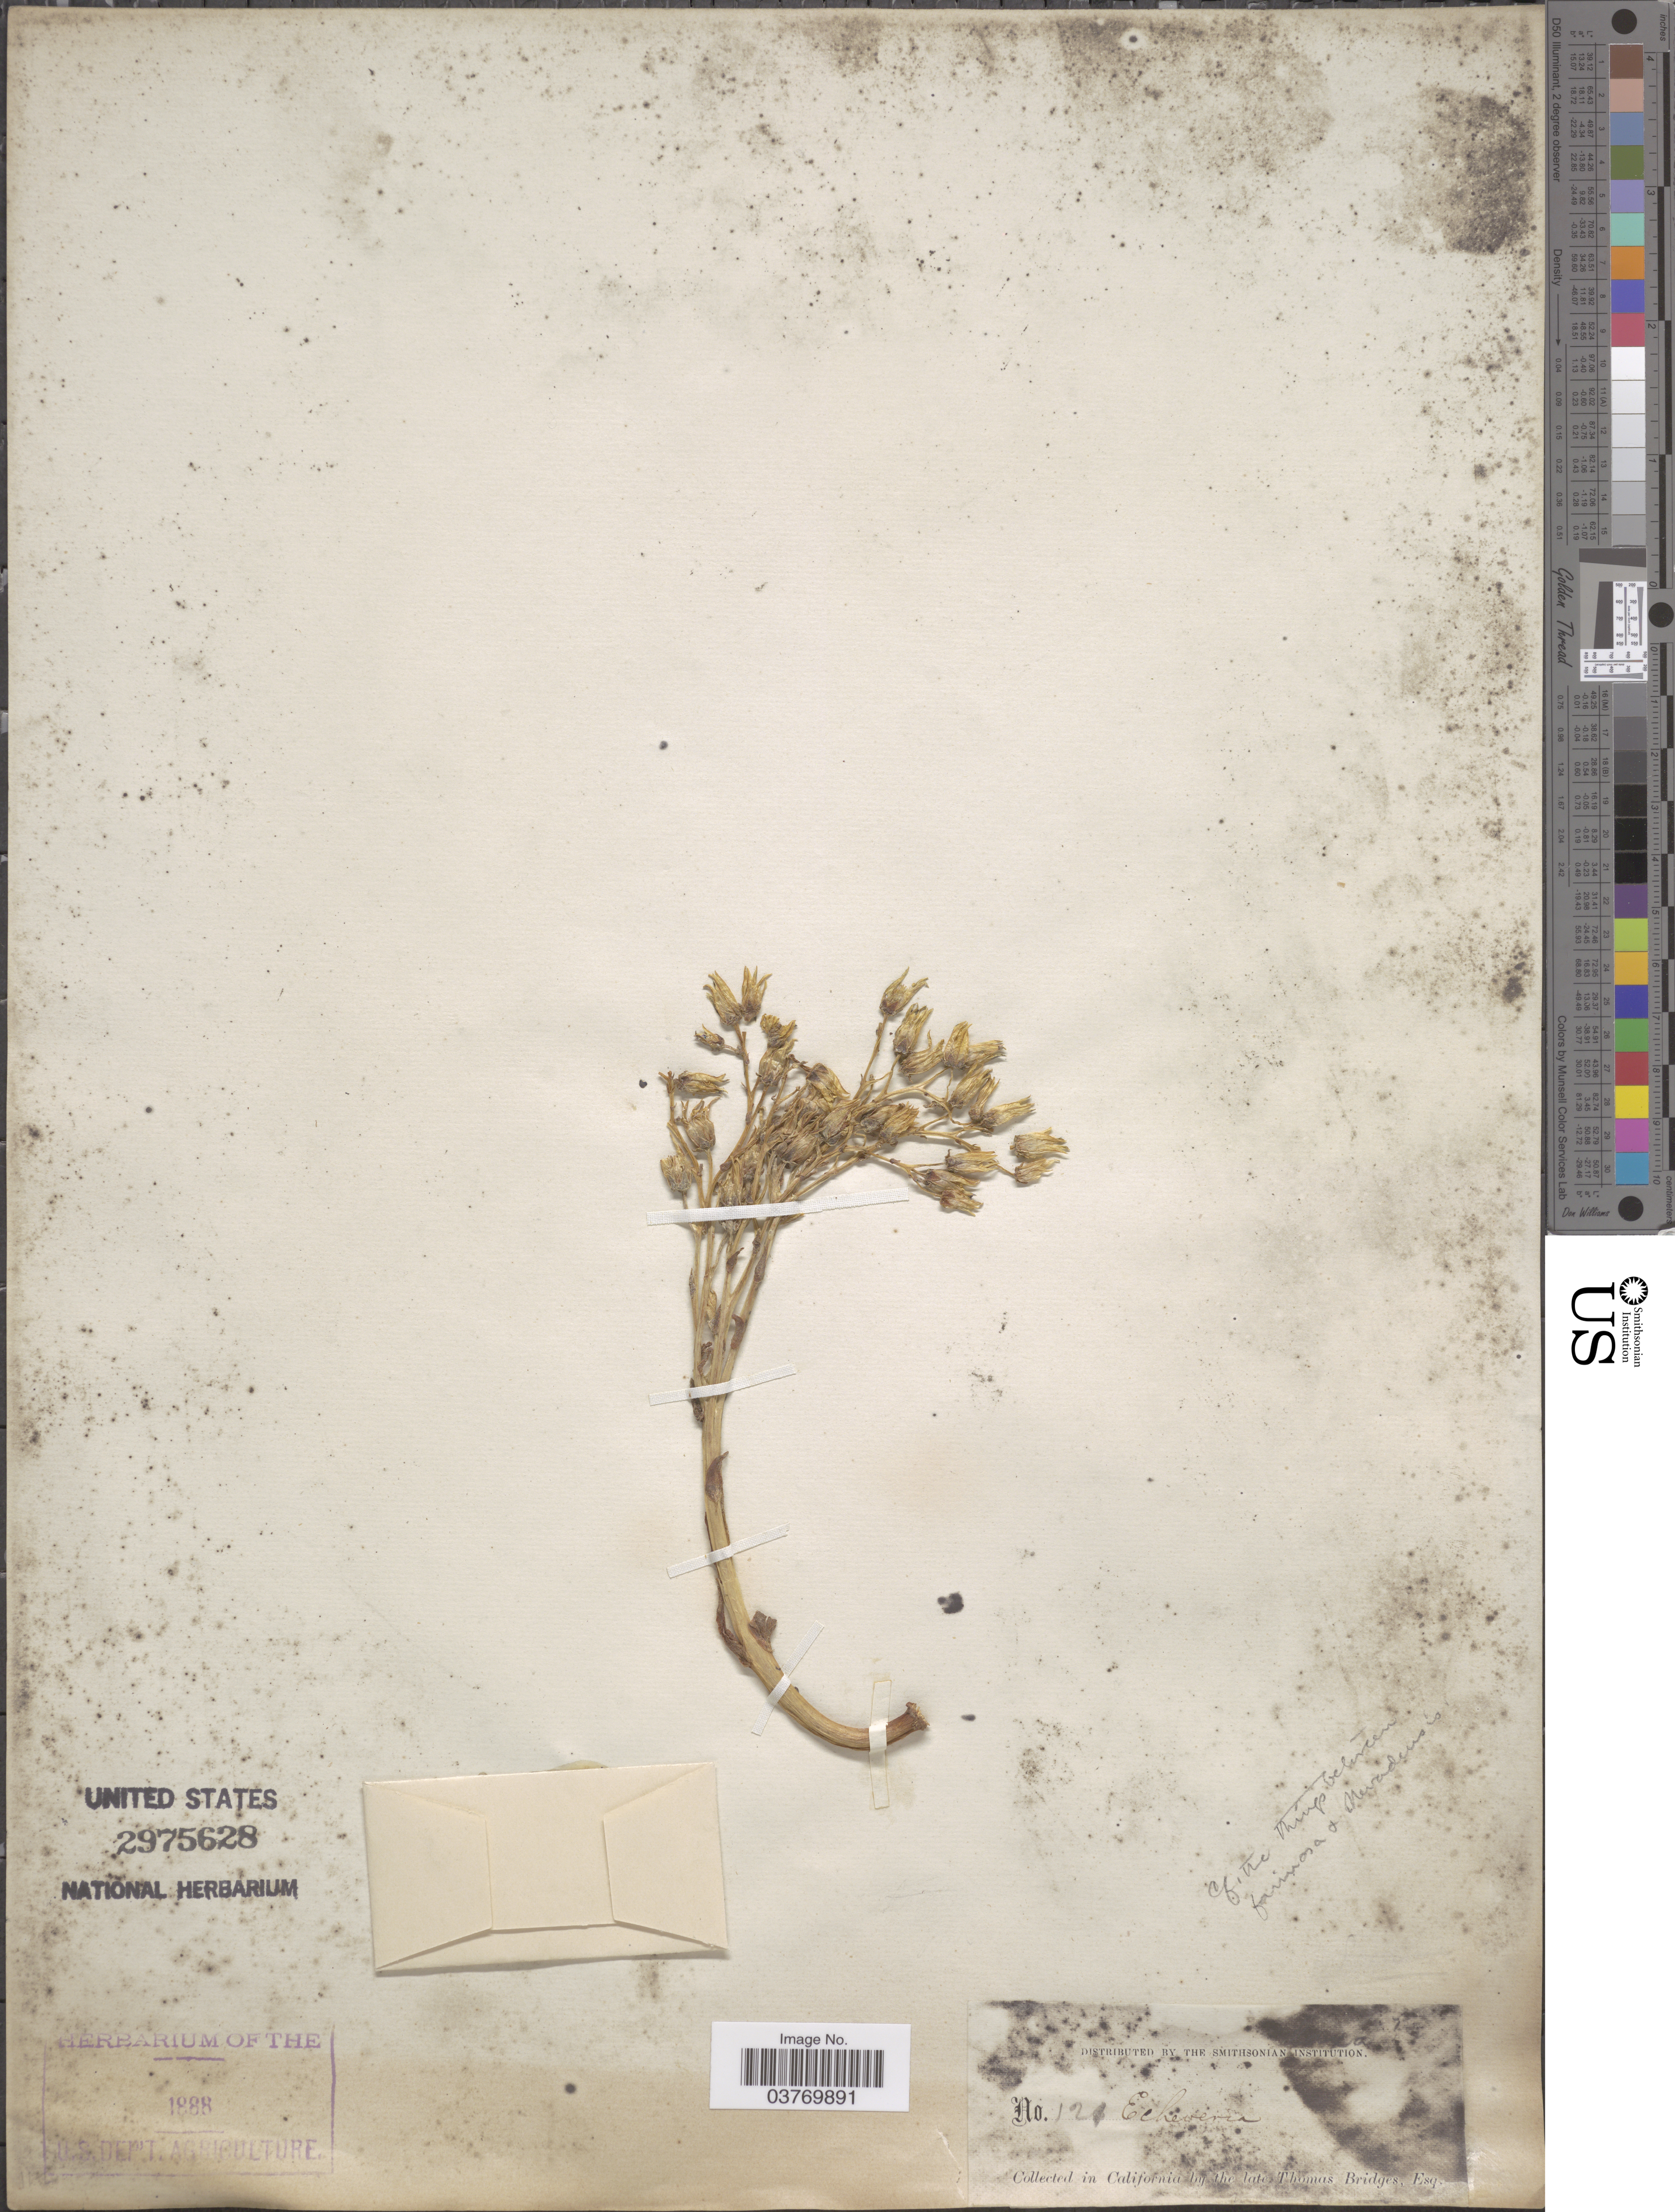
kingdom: Plantae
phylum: Tracheophyta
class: Magnoliopsida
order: Saxifragales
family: Crassulaceae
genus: Dudleya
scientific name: Dudleya sp.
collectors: T. Bridges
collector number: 121*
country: United States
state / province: California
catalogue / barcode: US 2975628